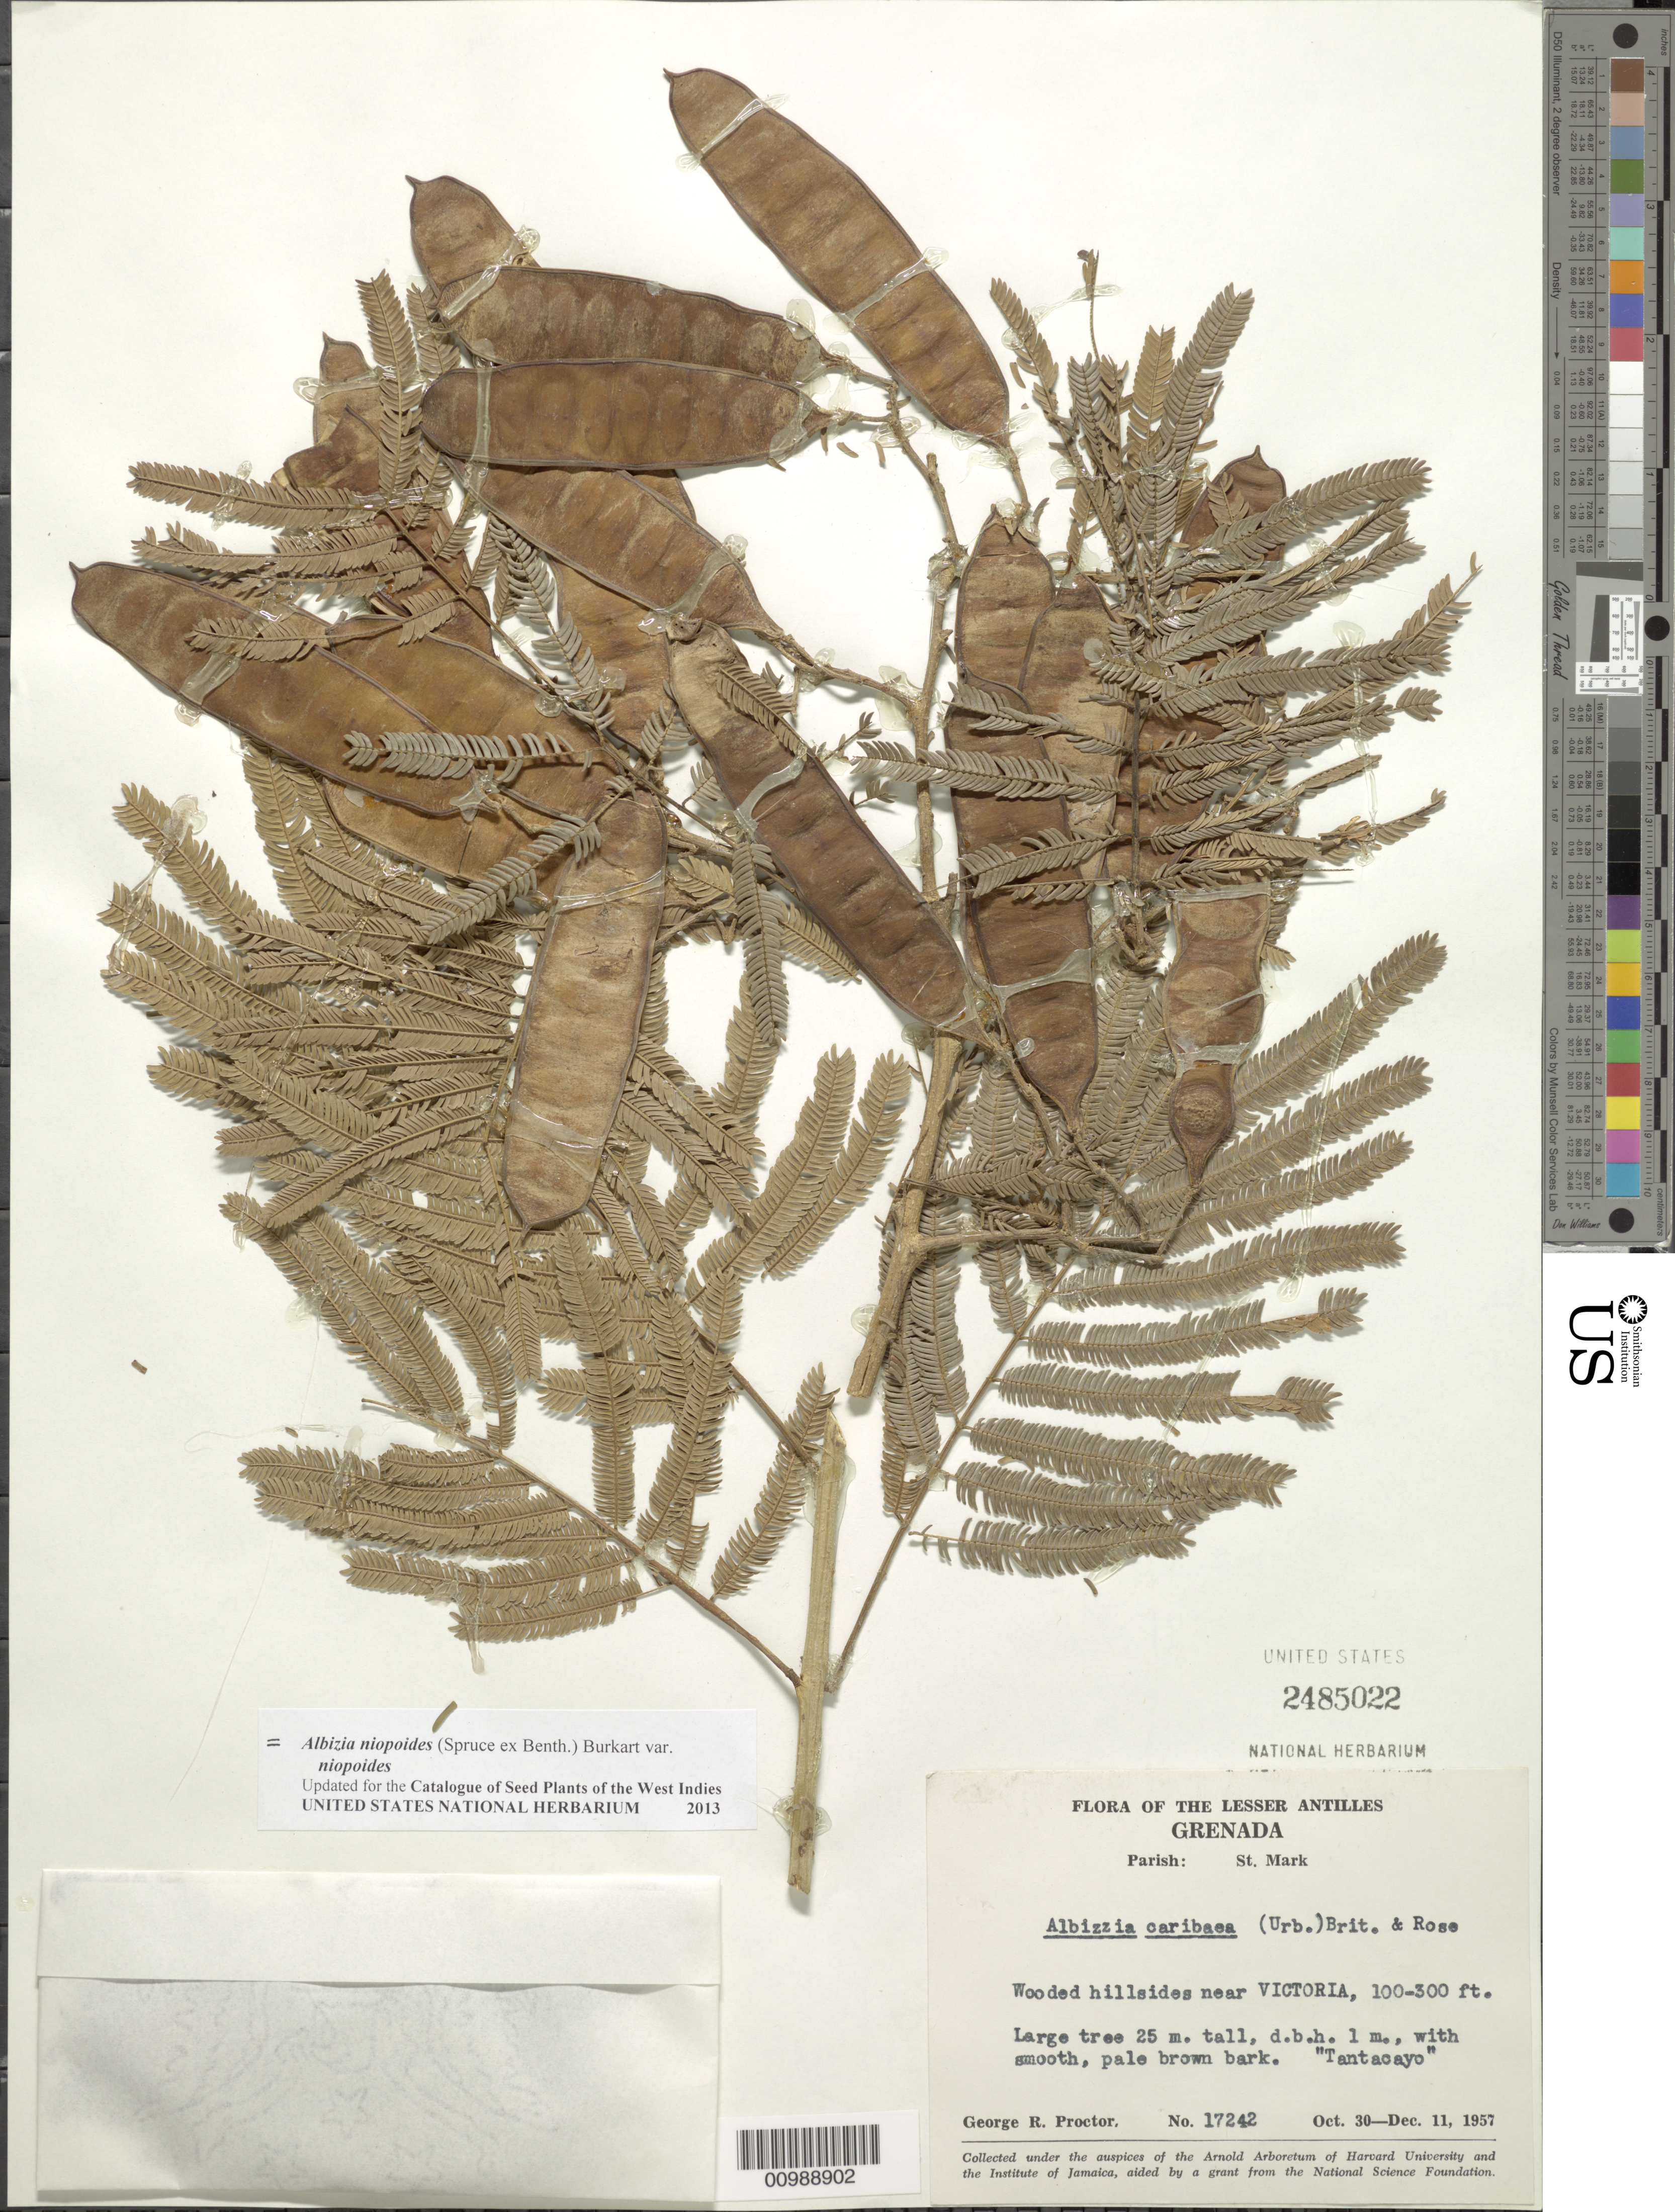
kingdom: Plantae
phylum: Tracheophyta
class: Magnoliopsida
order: Fabales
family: Fabaceae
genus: Pseudalbizzia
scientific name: Pseudalbizzia niopoides var. niopoides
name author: (Spruce ex Benth.) Koenen & Duno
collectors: G. R. Proctor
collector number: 17242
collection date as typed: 30 Oct 1957 to 11 Dec 1957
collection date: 1957-10-30/1957-12-11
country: Grenada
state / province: Saint Mark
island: Grenada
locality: Near Victoria; wooded hillside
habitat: Wooded hillsides.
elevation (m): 30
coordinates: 0 N, 0 E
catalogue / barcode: US 2485022